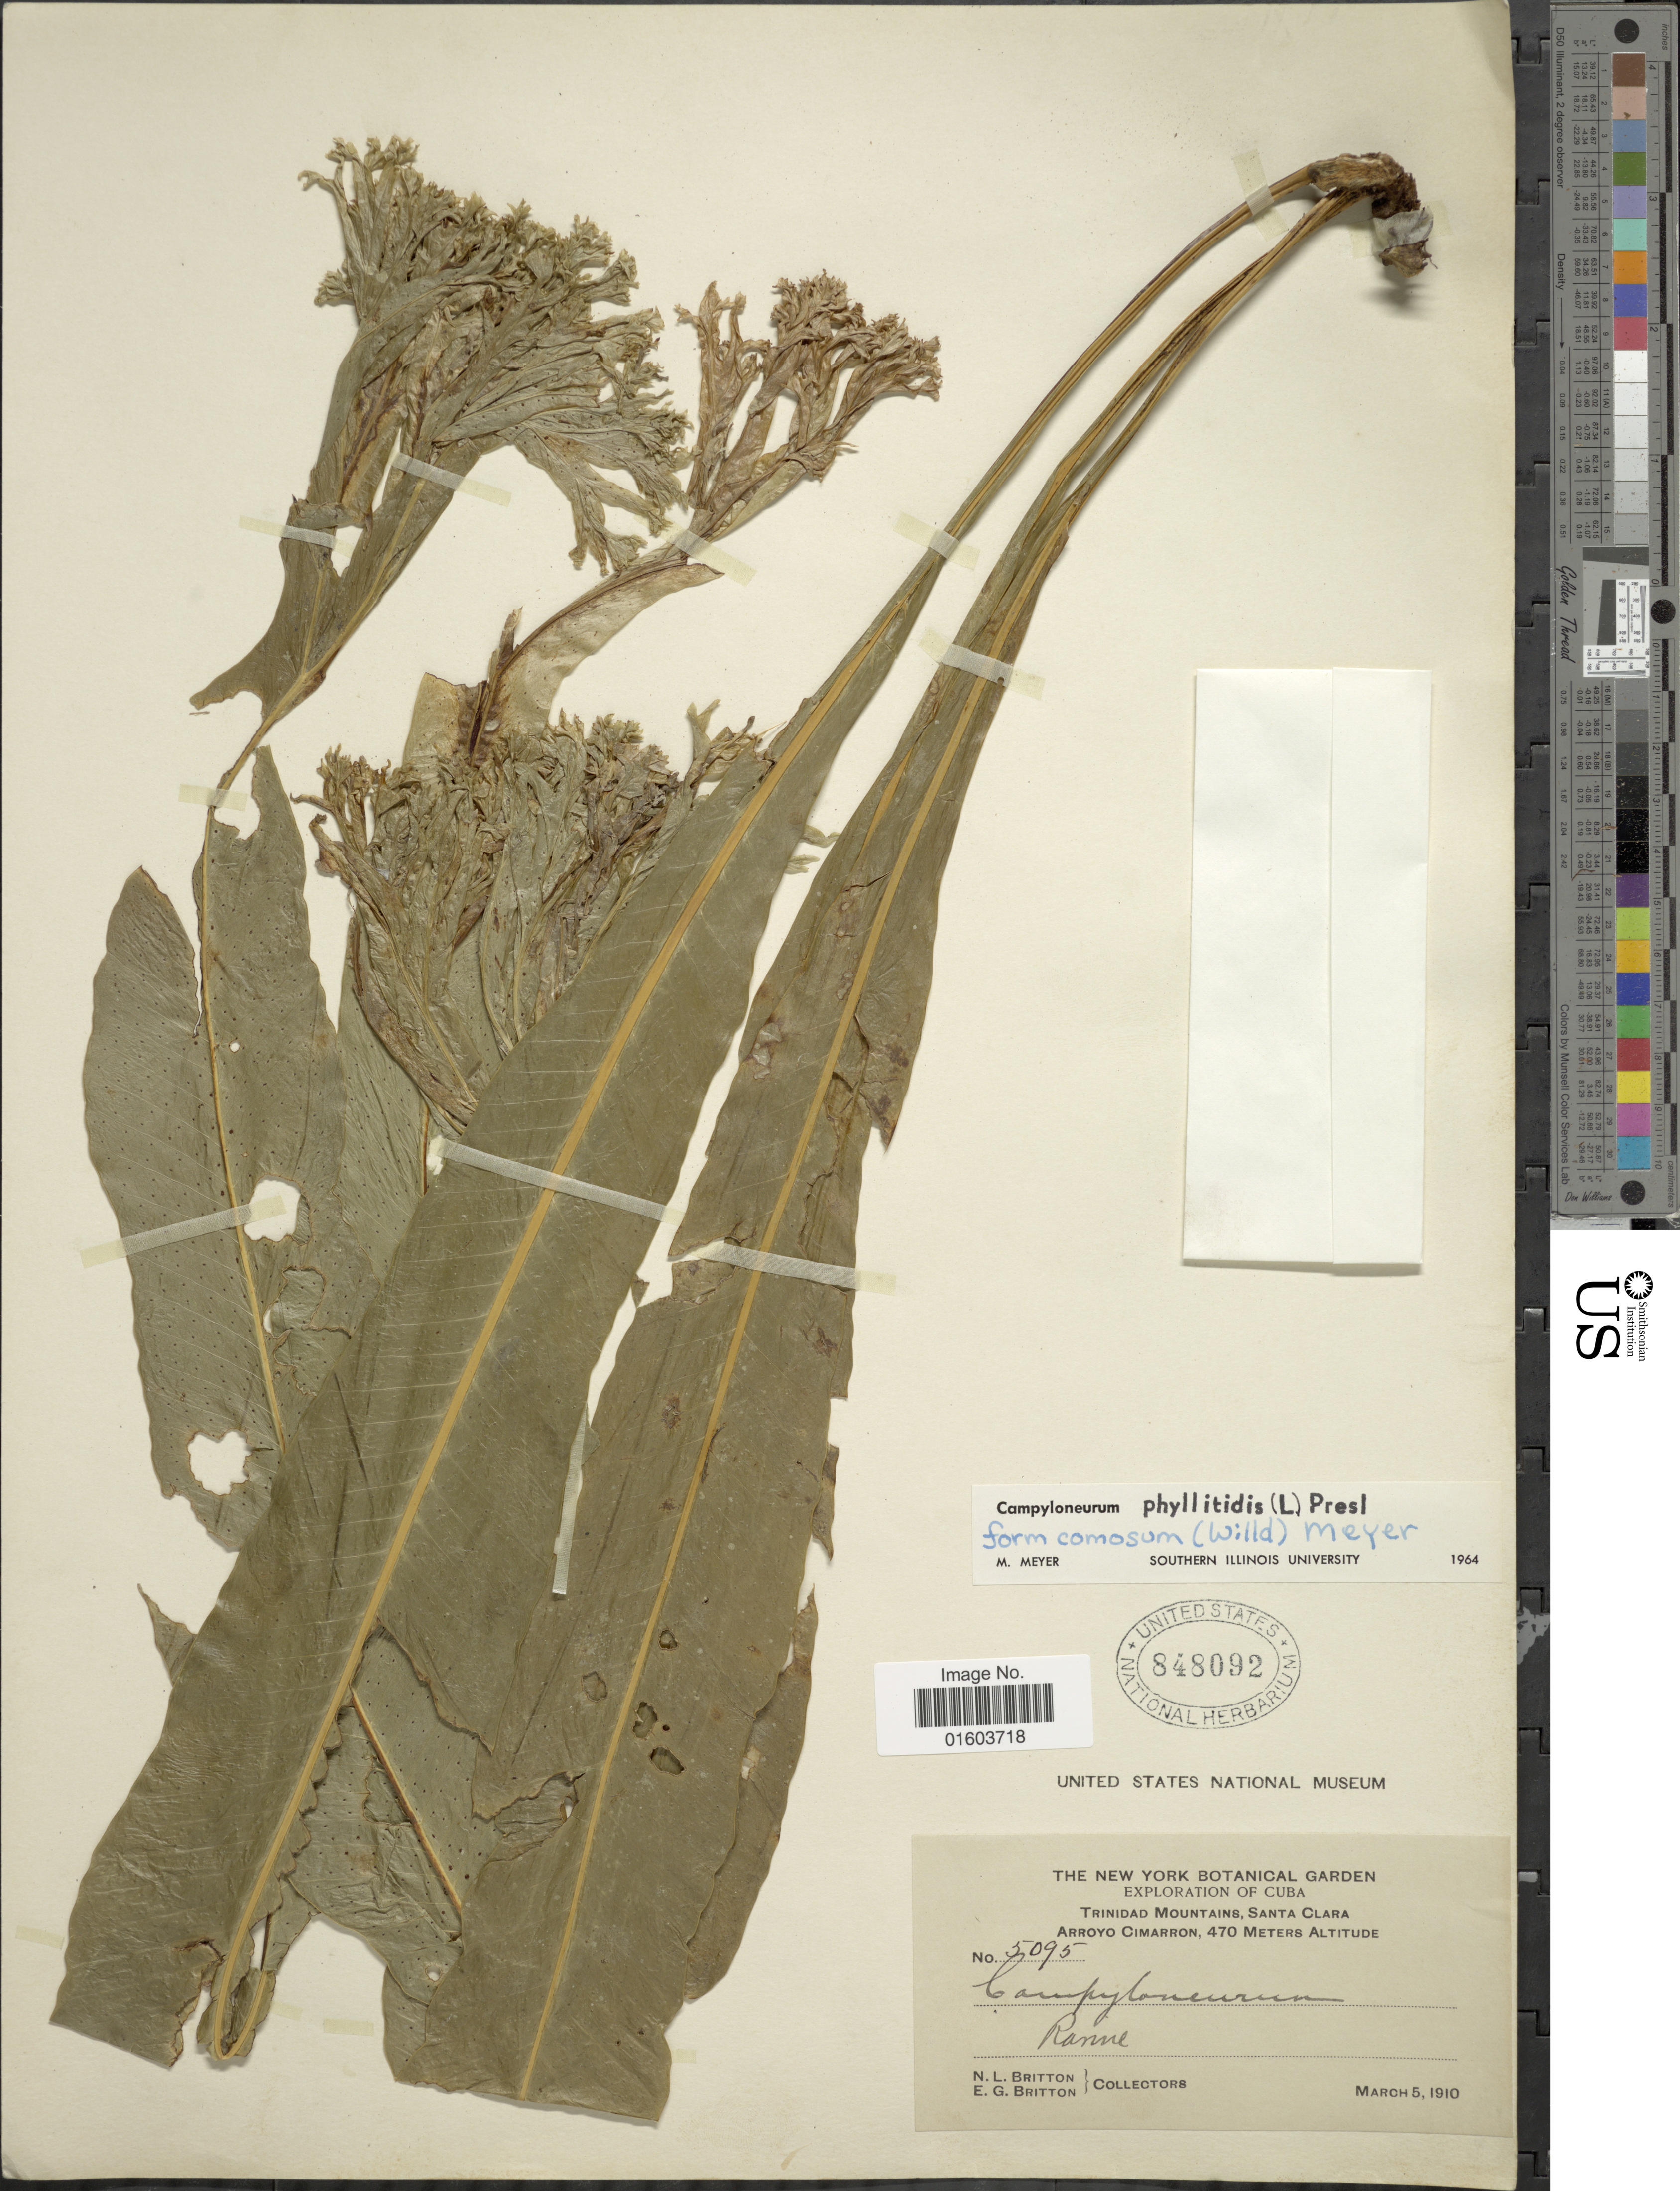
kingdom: Plantae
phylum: Tracheophyta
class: Polypodiopsida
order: Polypodiales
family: Polypodiaceae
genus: Campyloneurum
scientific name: Campyloneurum phyllitidis f. comosum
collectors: N. Britton & E. G. Britton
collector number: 5095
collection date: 1910-03-05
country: Cuba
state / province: Las Villas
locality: Trinidad Mountains, Santa Clara, Arroyo Cimarron.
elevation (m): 470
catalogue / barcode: US 848092